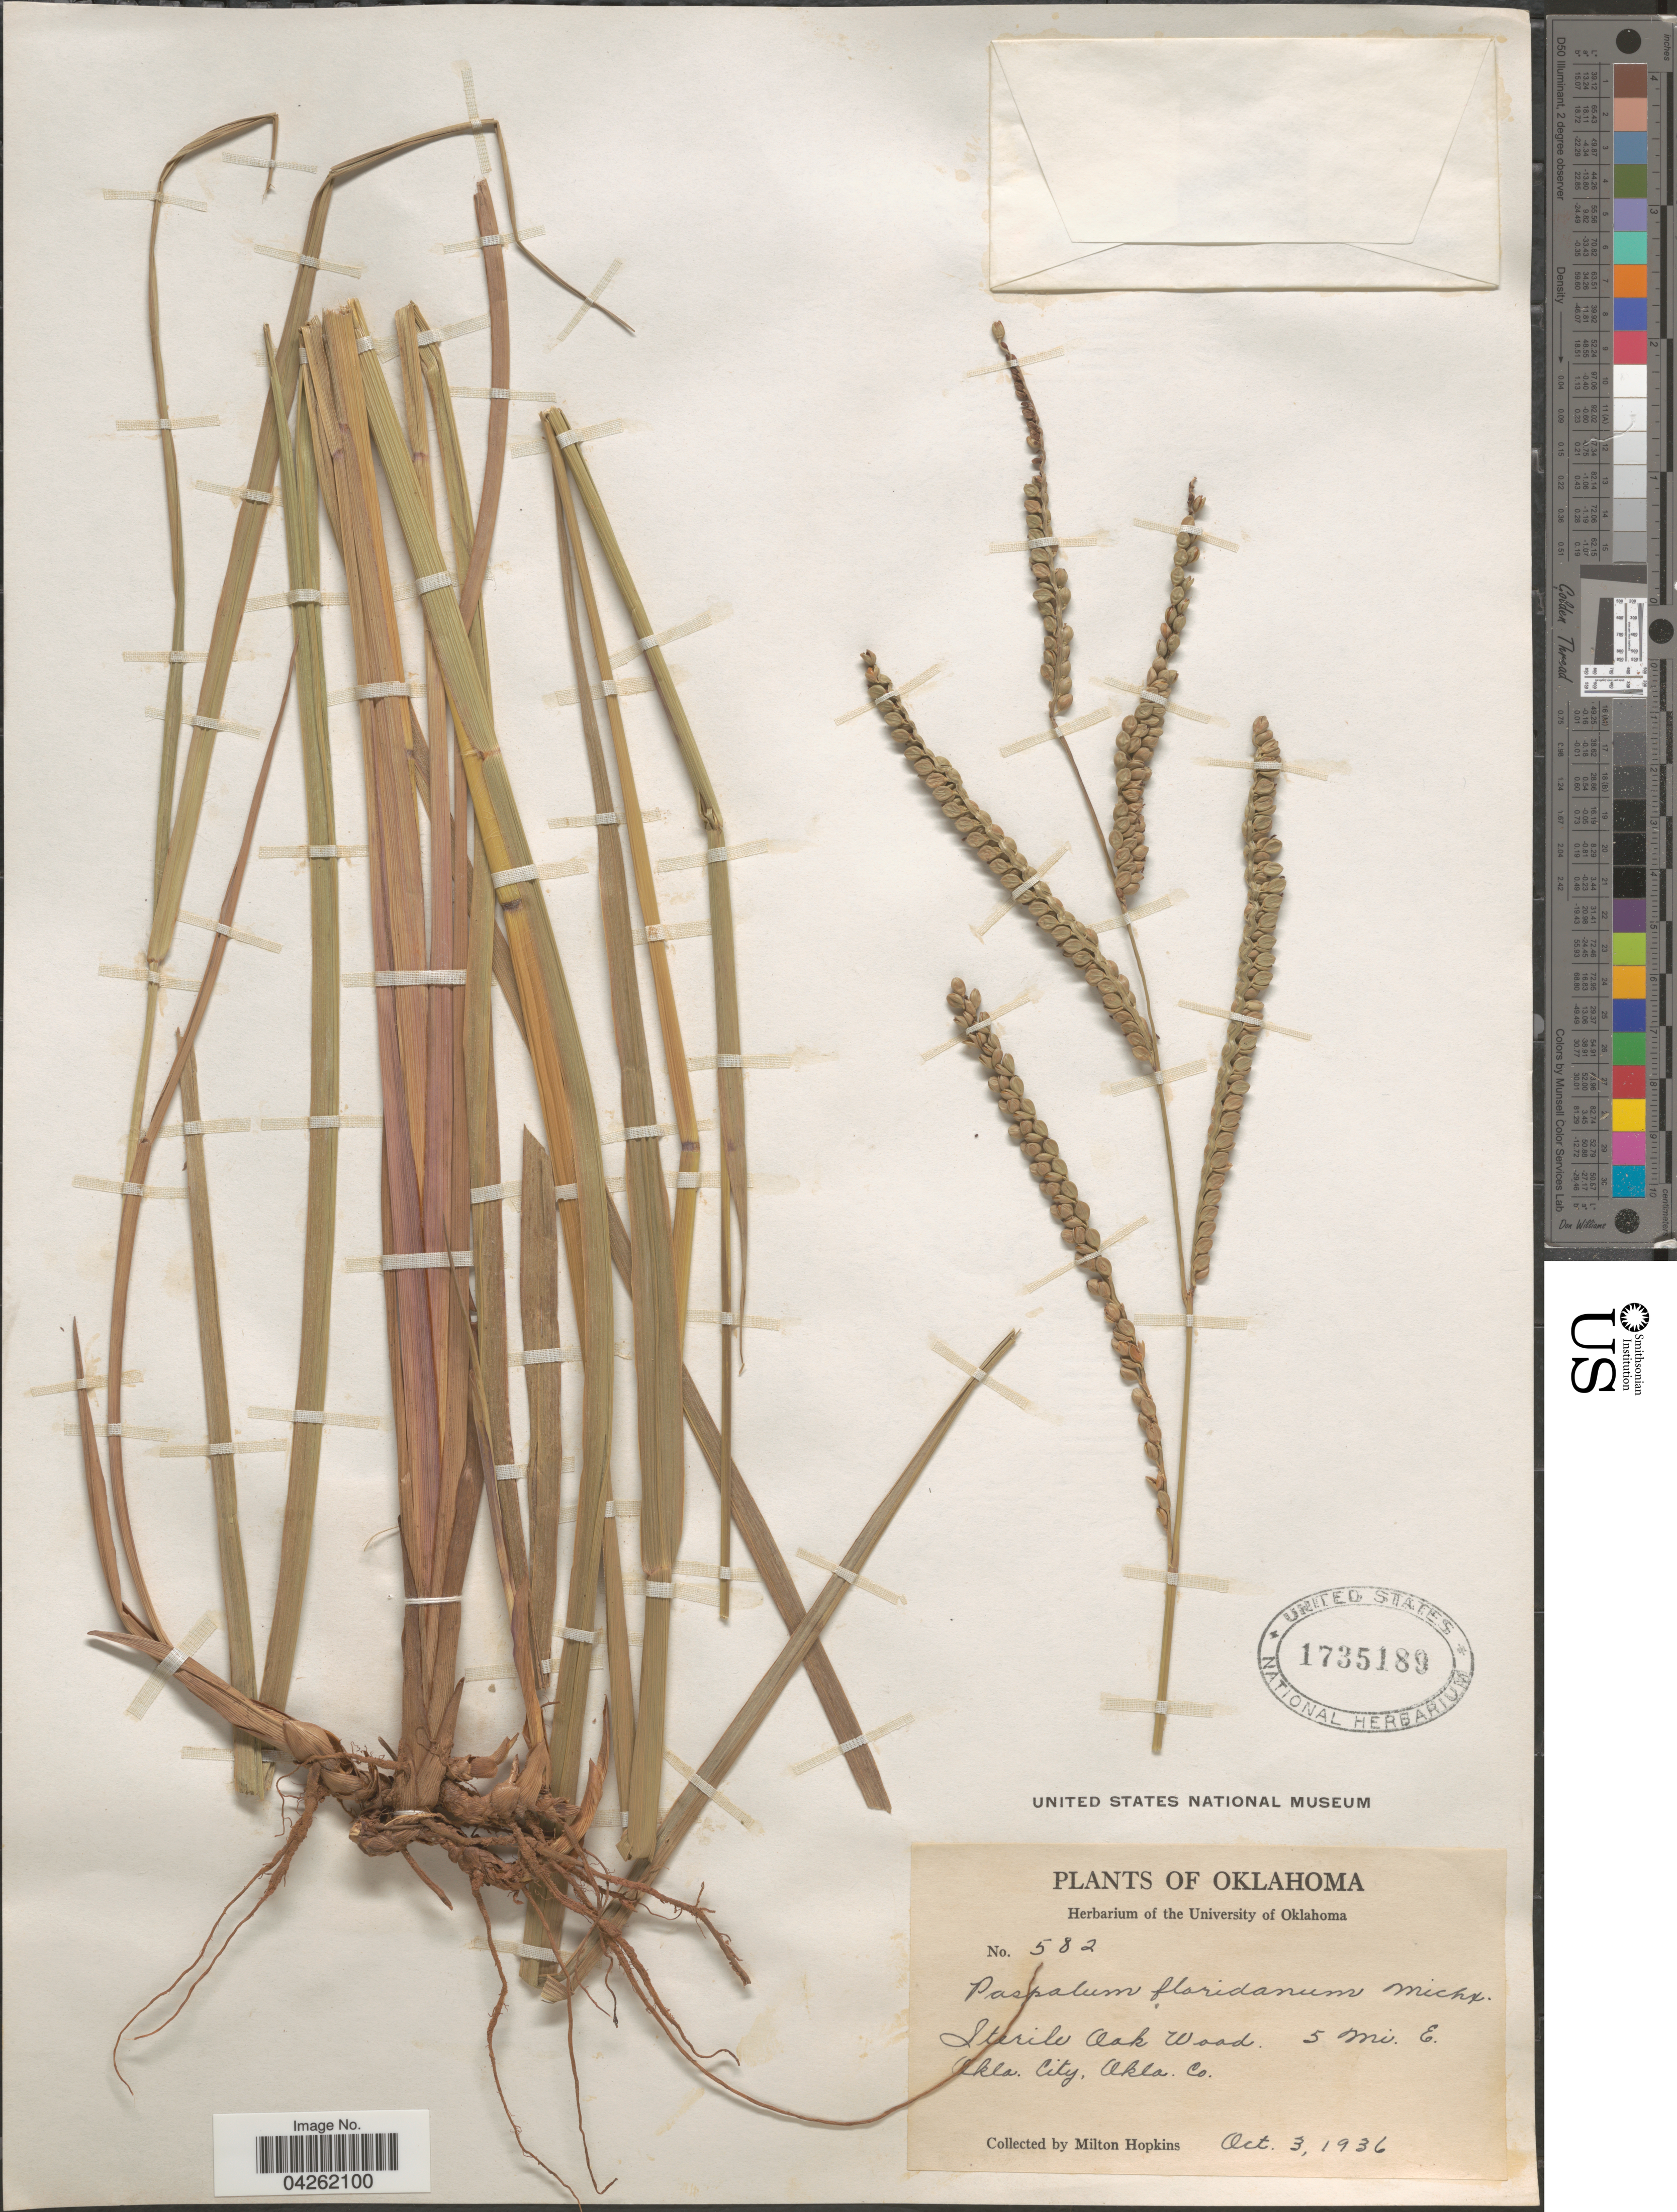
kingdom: Plantae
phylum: Tracheophyta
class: Liliopsida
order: Poales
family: Poaceae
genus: Paspalum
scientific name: Paspalum floridanum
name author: Michx.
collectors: M. Hopkins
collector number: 582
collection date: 1936-10-03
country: United States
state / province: Oklahoma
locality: Sterile Oak Wood. 5 mi. E. Okla. City, Okla. Co.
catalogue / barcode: US 1735189